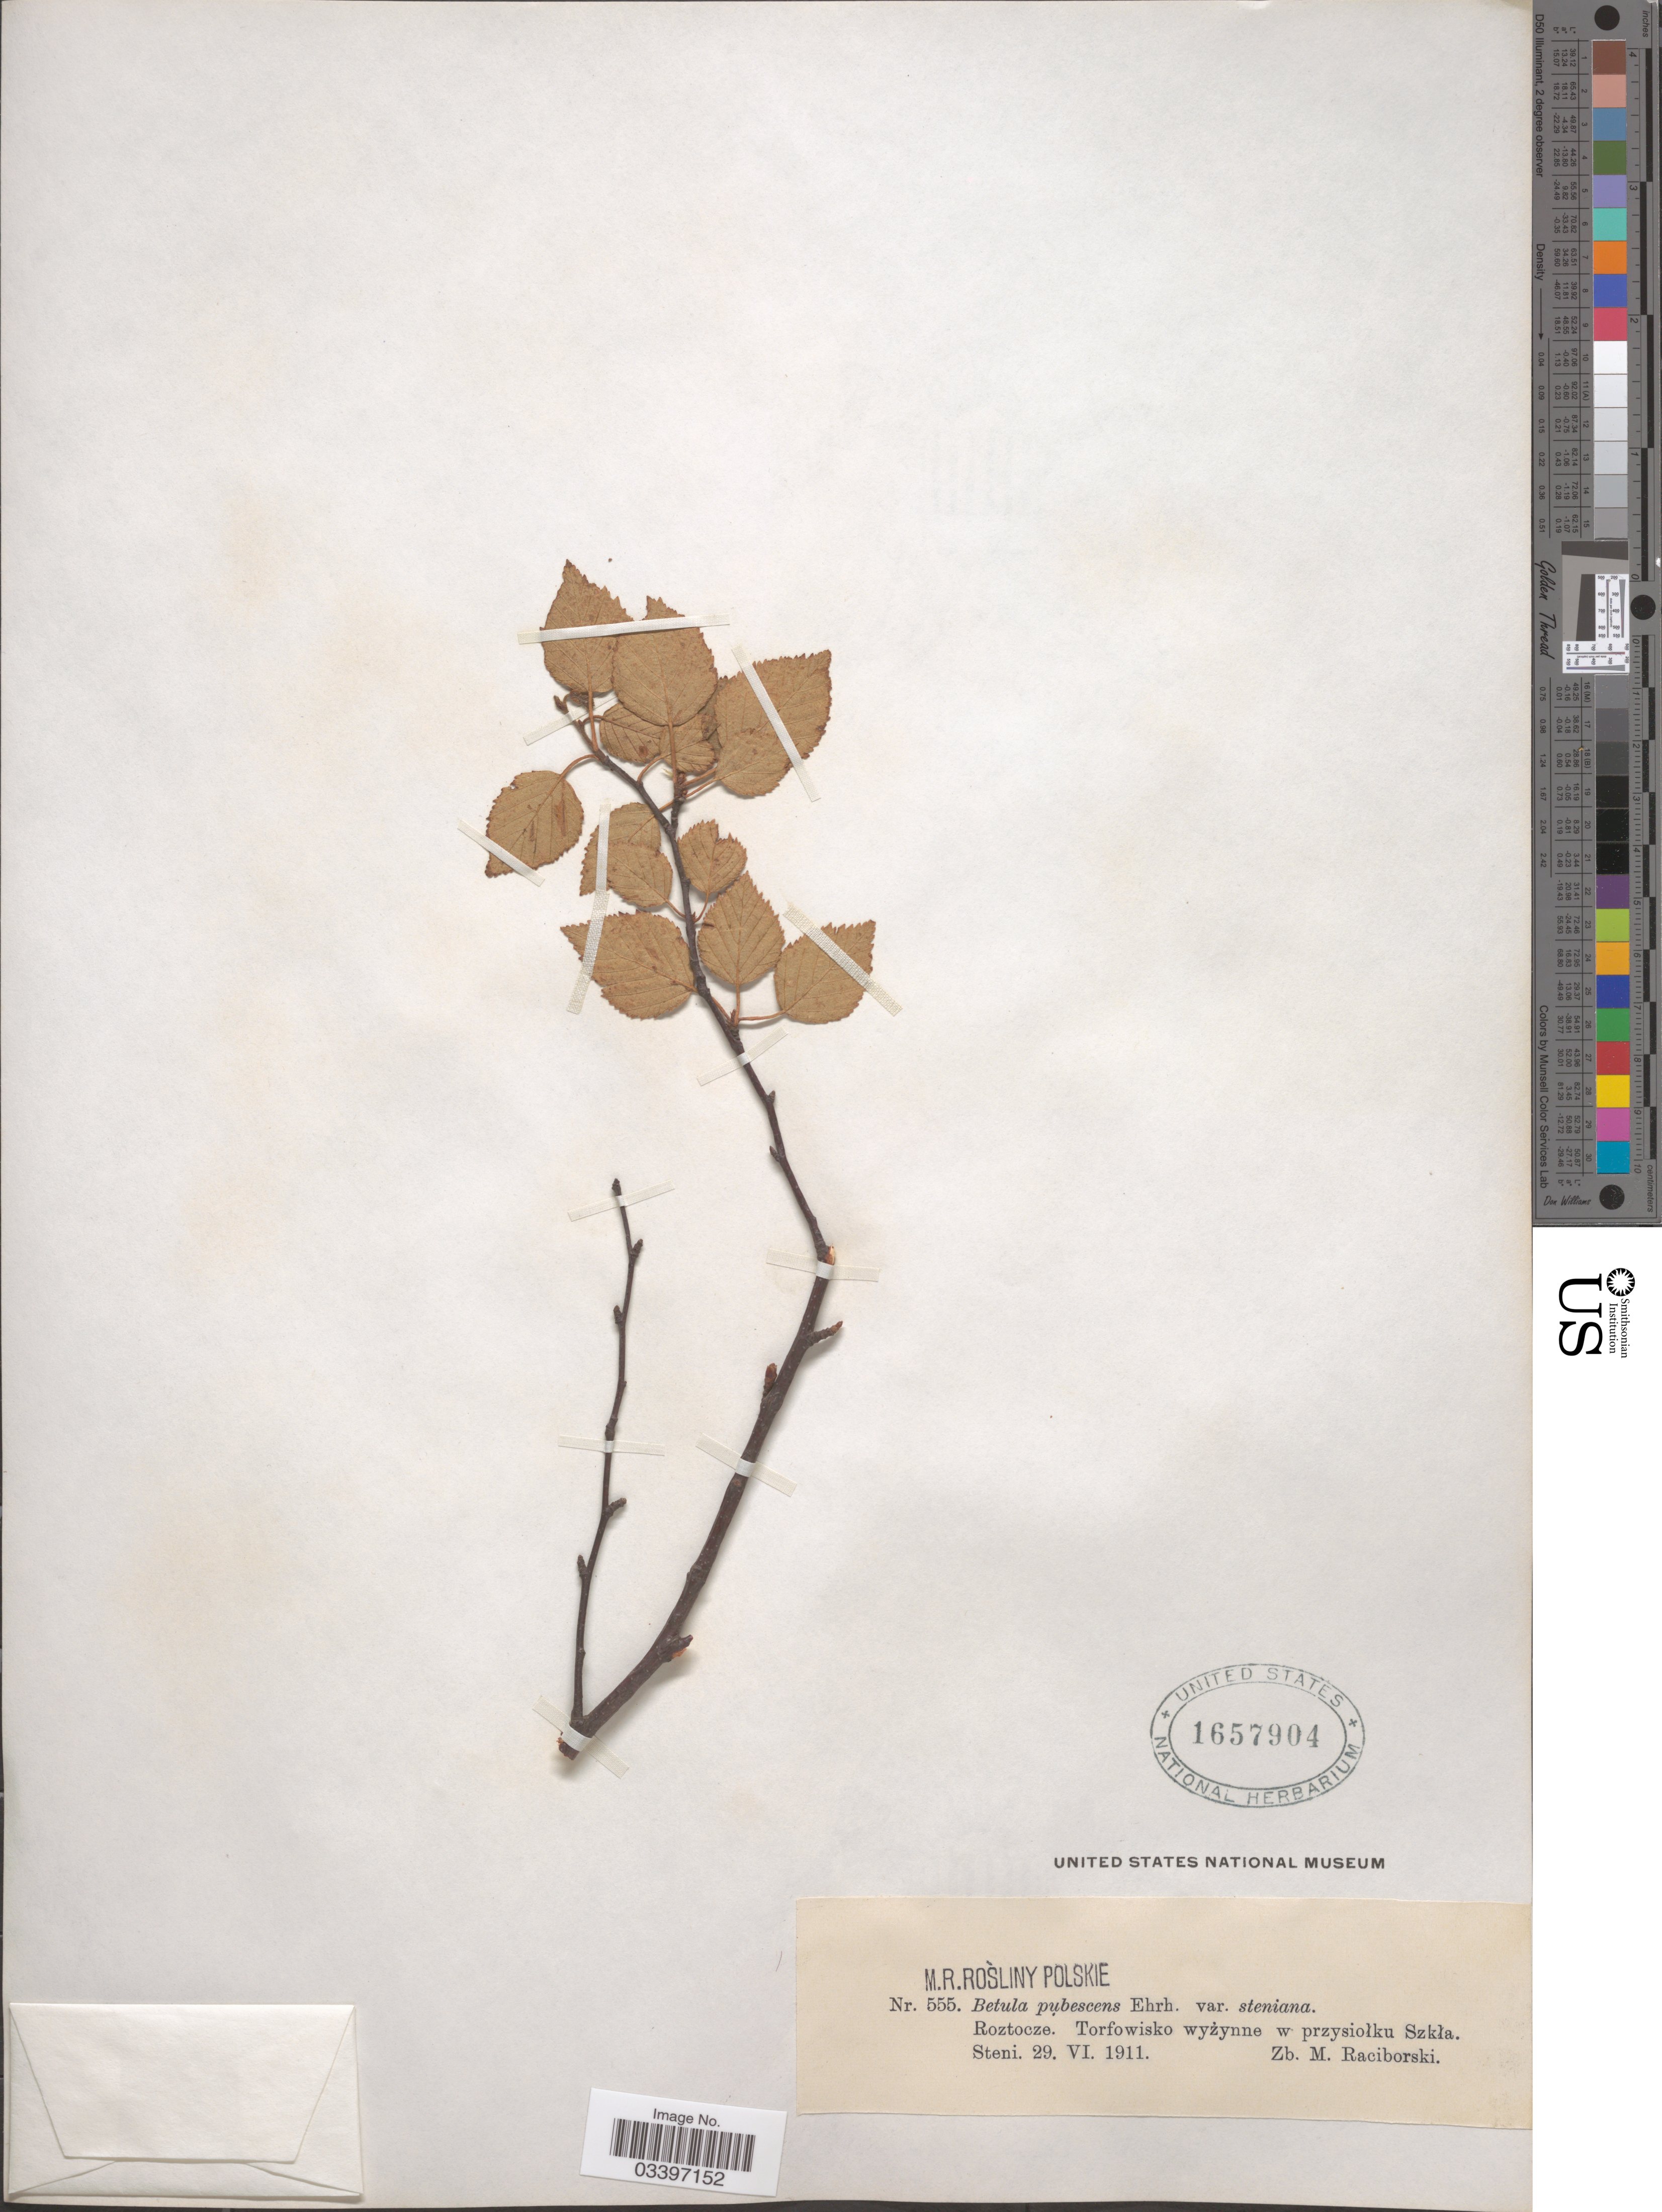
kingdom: Plantae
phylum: Tracheophyta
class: Magnoliopsida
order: Fagales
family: Betulaceae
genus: Betula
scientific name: Betula pubescens var. friesii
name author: (Larsson ex Hartm.) Nyman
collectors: Z. Raciborski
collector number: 555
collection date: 1911-06-29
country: Poland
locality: Roztocze. Torfowisko wyzynne w przysiołky Szkła. Steni.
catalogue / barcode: US 1657904